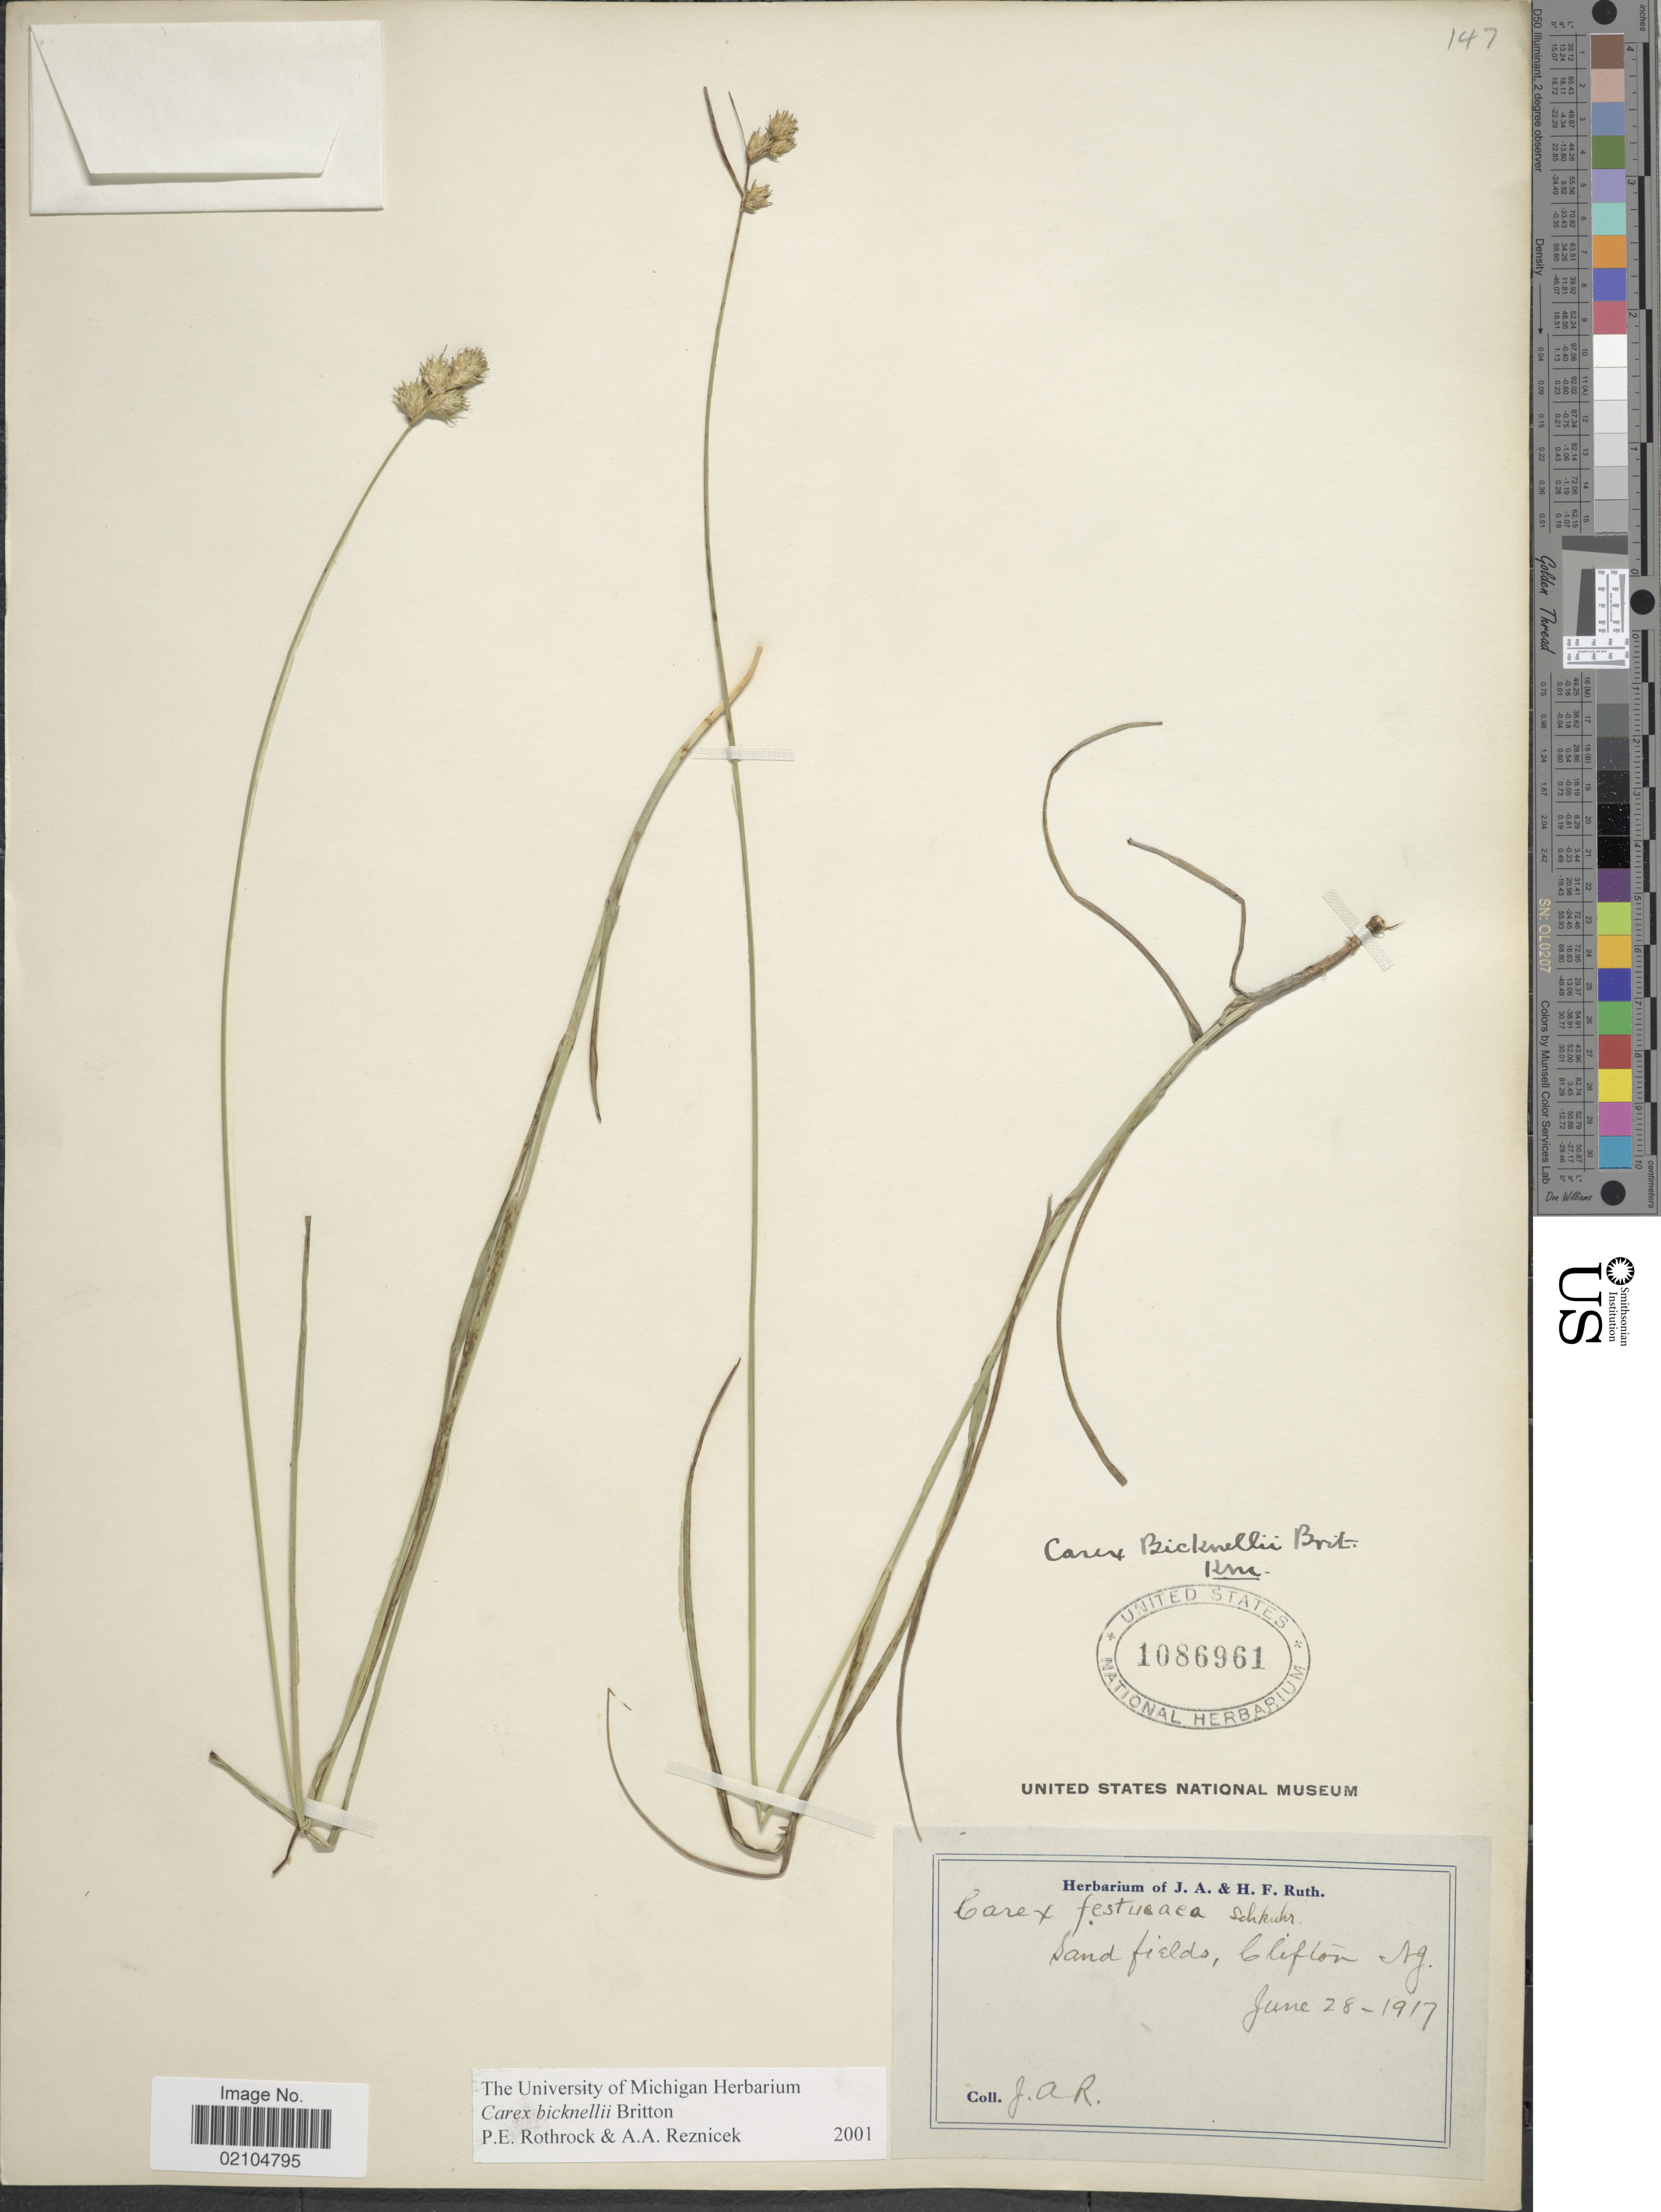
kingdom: Plantae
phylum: Tracheophyta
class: Liliopsida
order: Poales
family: Cyperaceae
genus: Carex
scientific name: Carex bicknellii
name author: Britton & A. Br.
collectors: J. Ruth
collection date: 1917-06-28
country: United States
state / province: New Jersey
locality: Sand fields, Clifton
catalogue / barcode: US 1086961